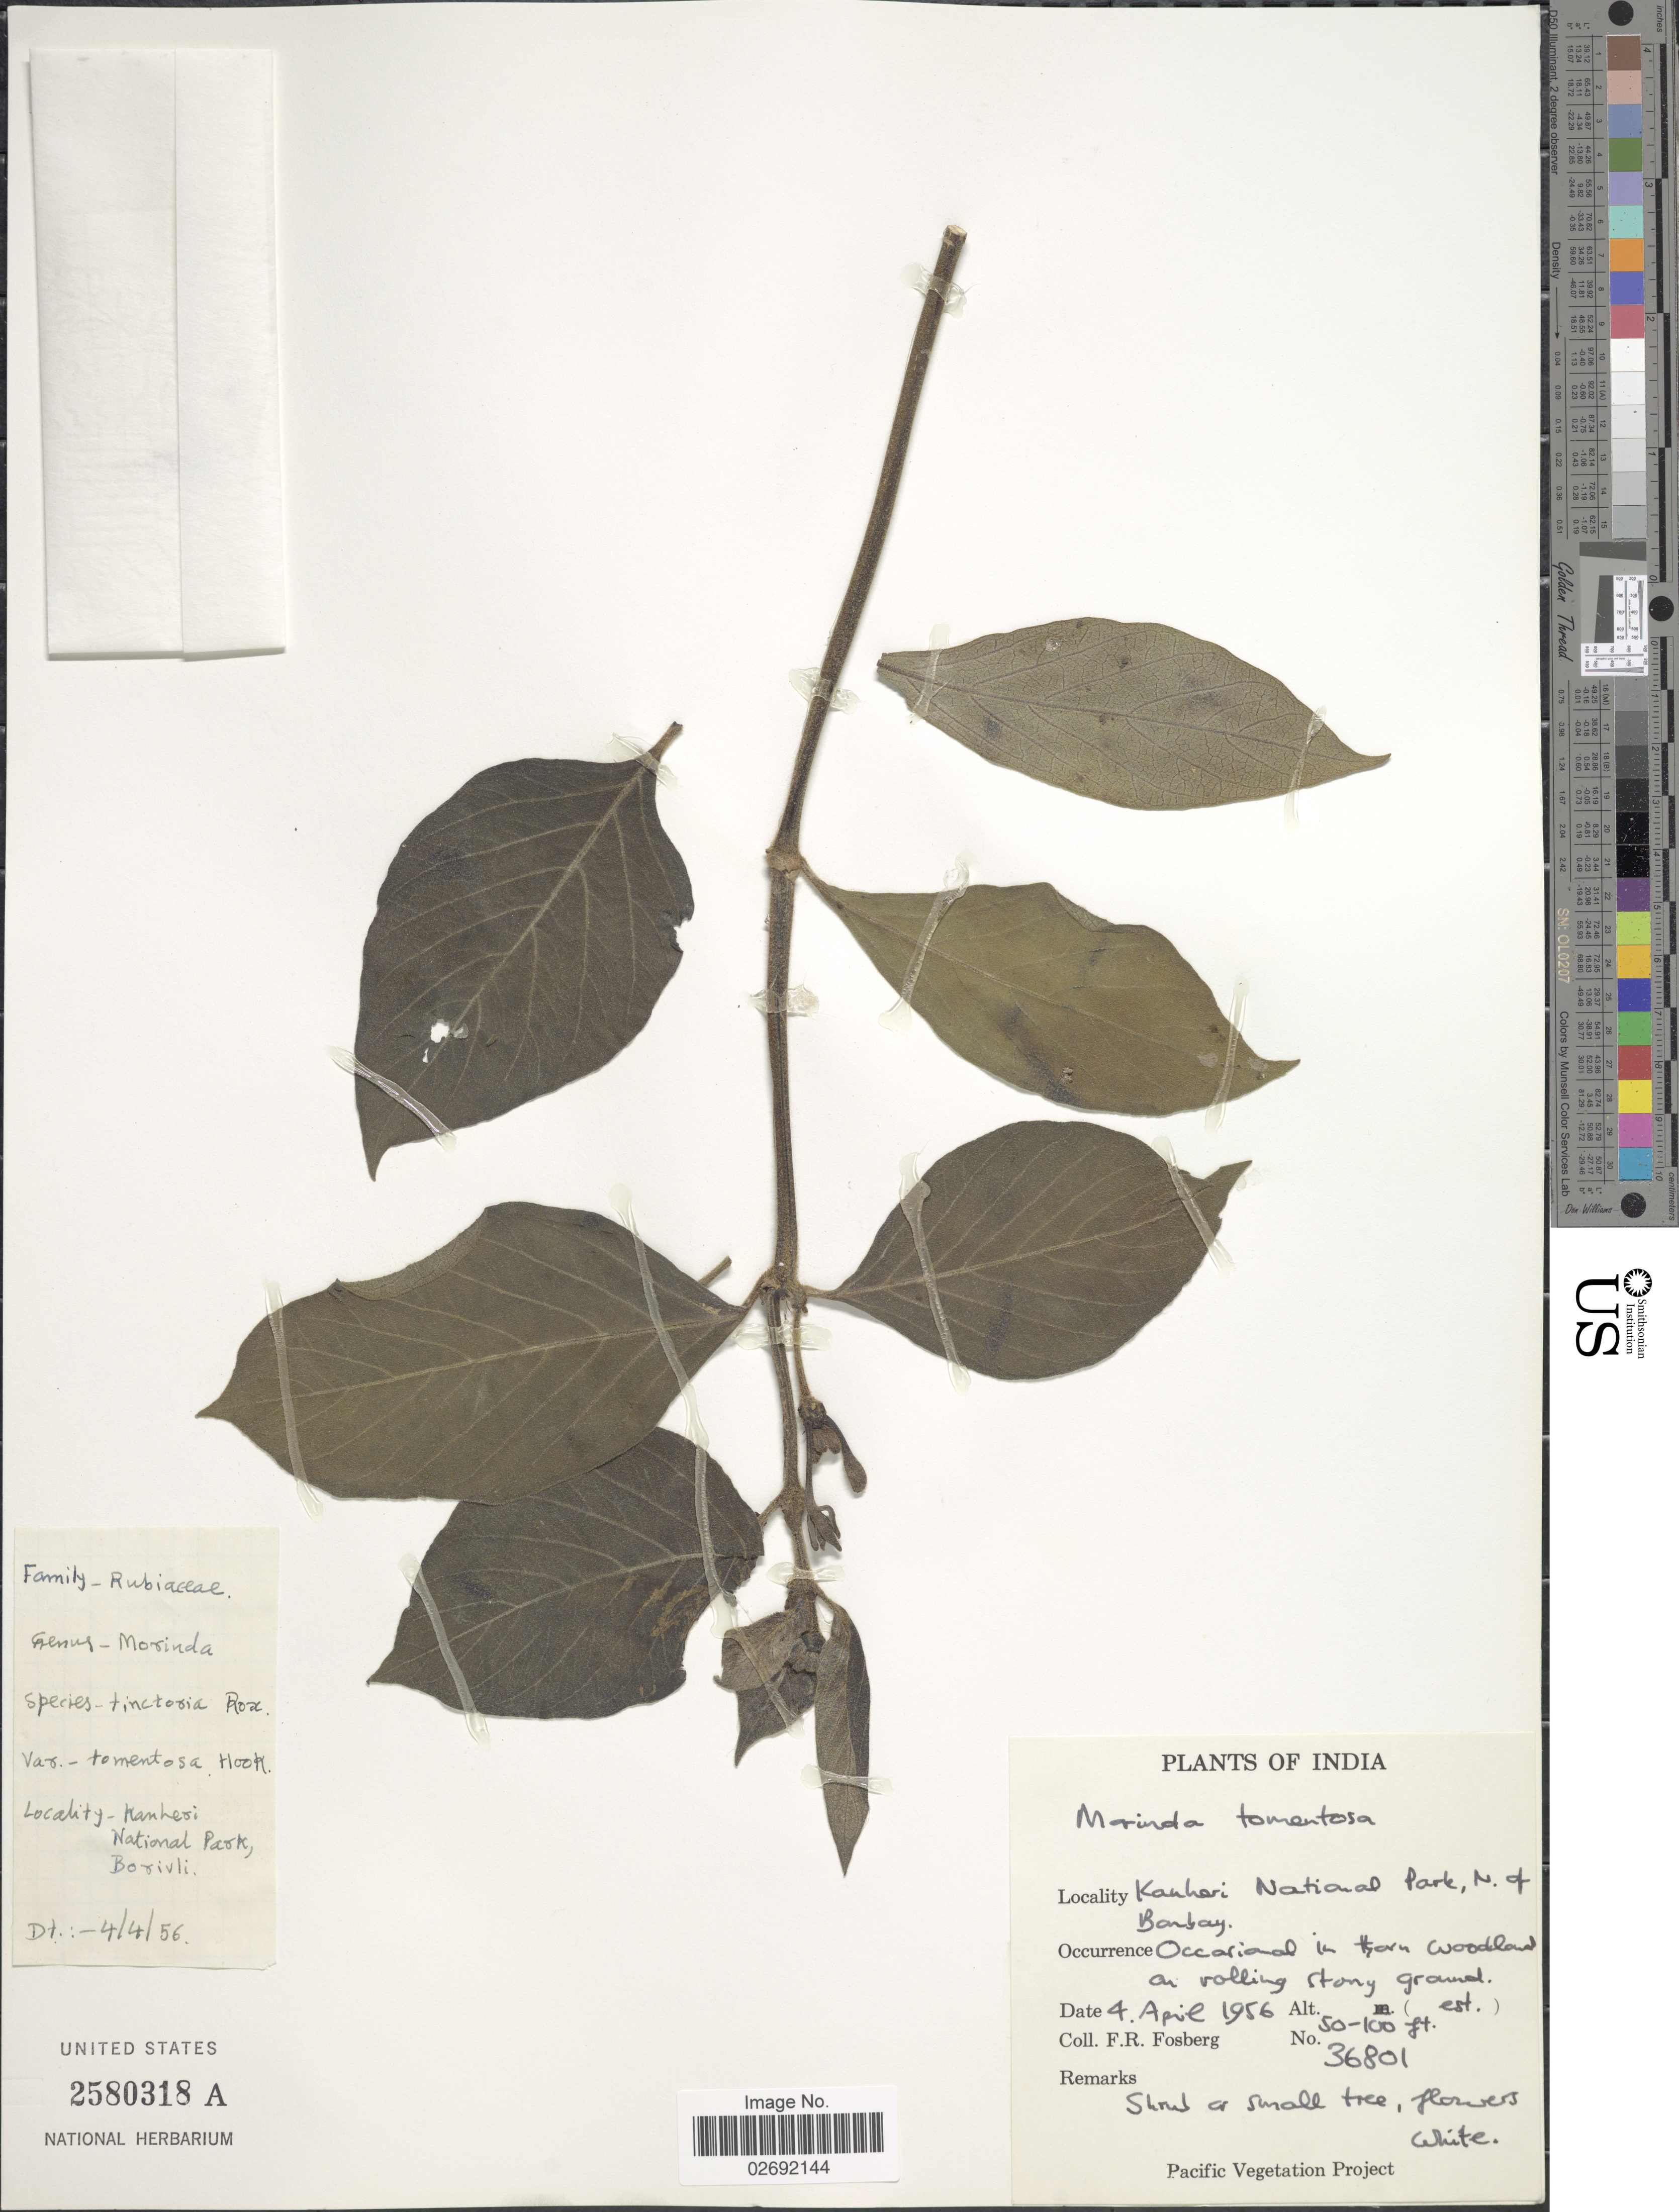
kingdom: Plantae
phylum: Tracheophyta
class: Magnoliopsida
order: Gentianales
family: Rubiaceae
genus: Morinda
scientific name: Morinda tomentosa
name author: B. Heyne ex Roth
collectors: F. R. Fosberg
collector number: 36801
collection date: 1956-04-04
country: India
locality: Occasional in thorn woodland on rolling stony ground, Kanheri National Park, N. of Bombay, Borivli.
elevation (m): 15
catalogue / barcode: US 2580318A